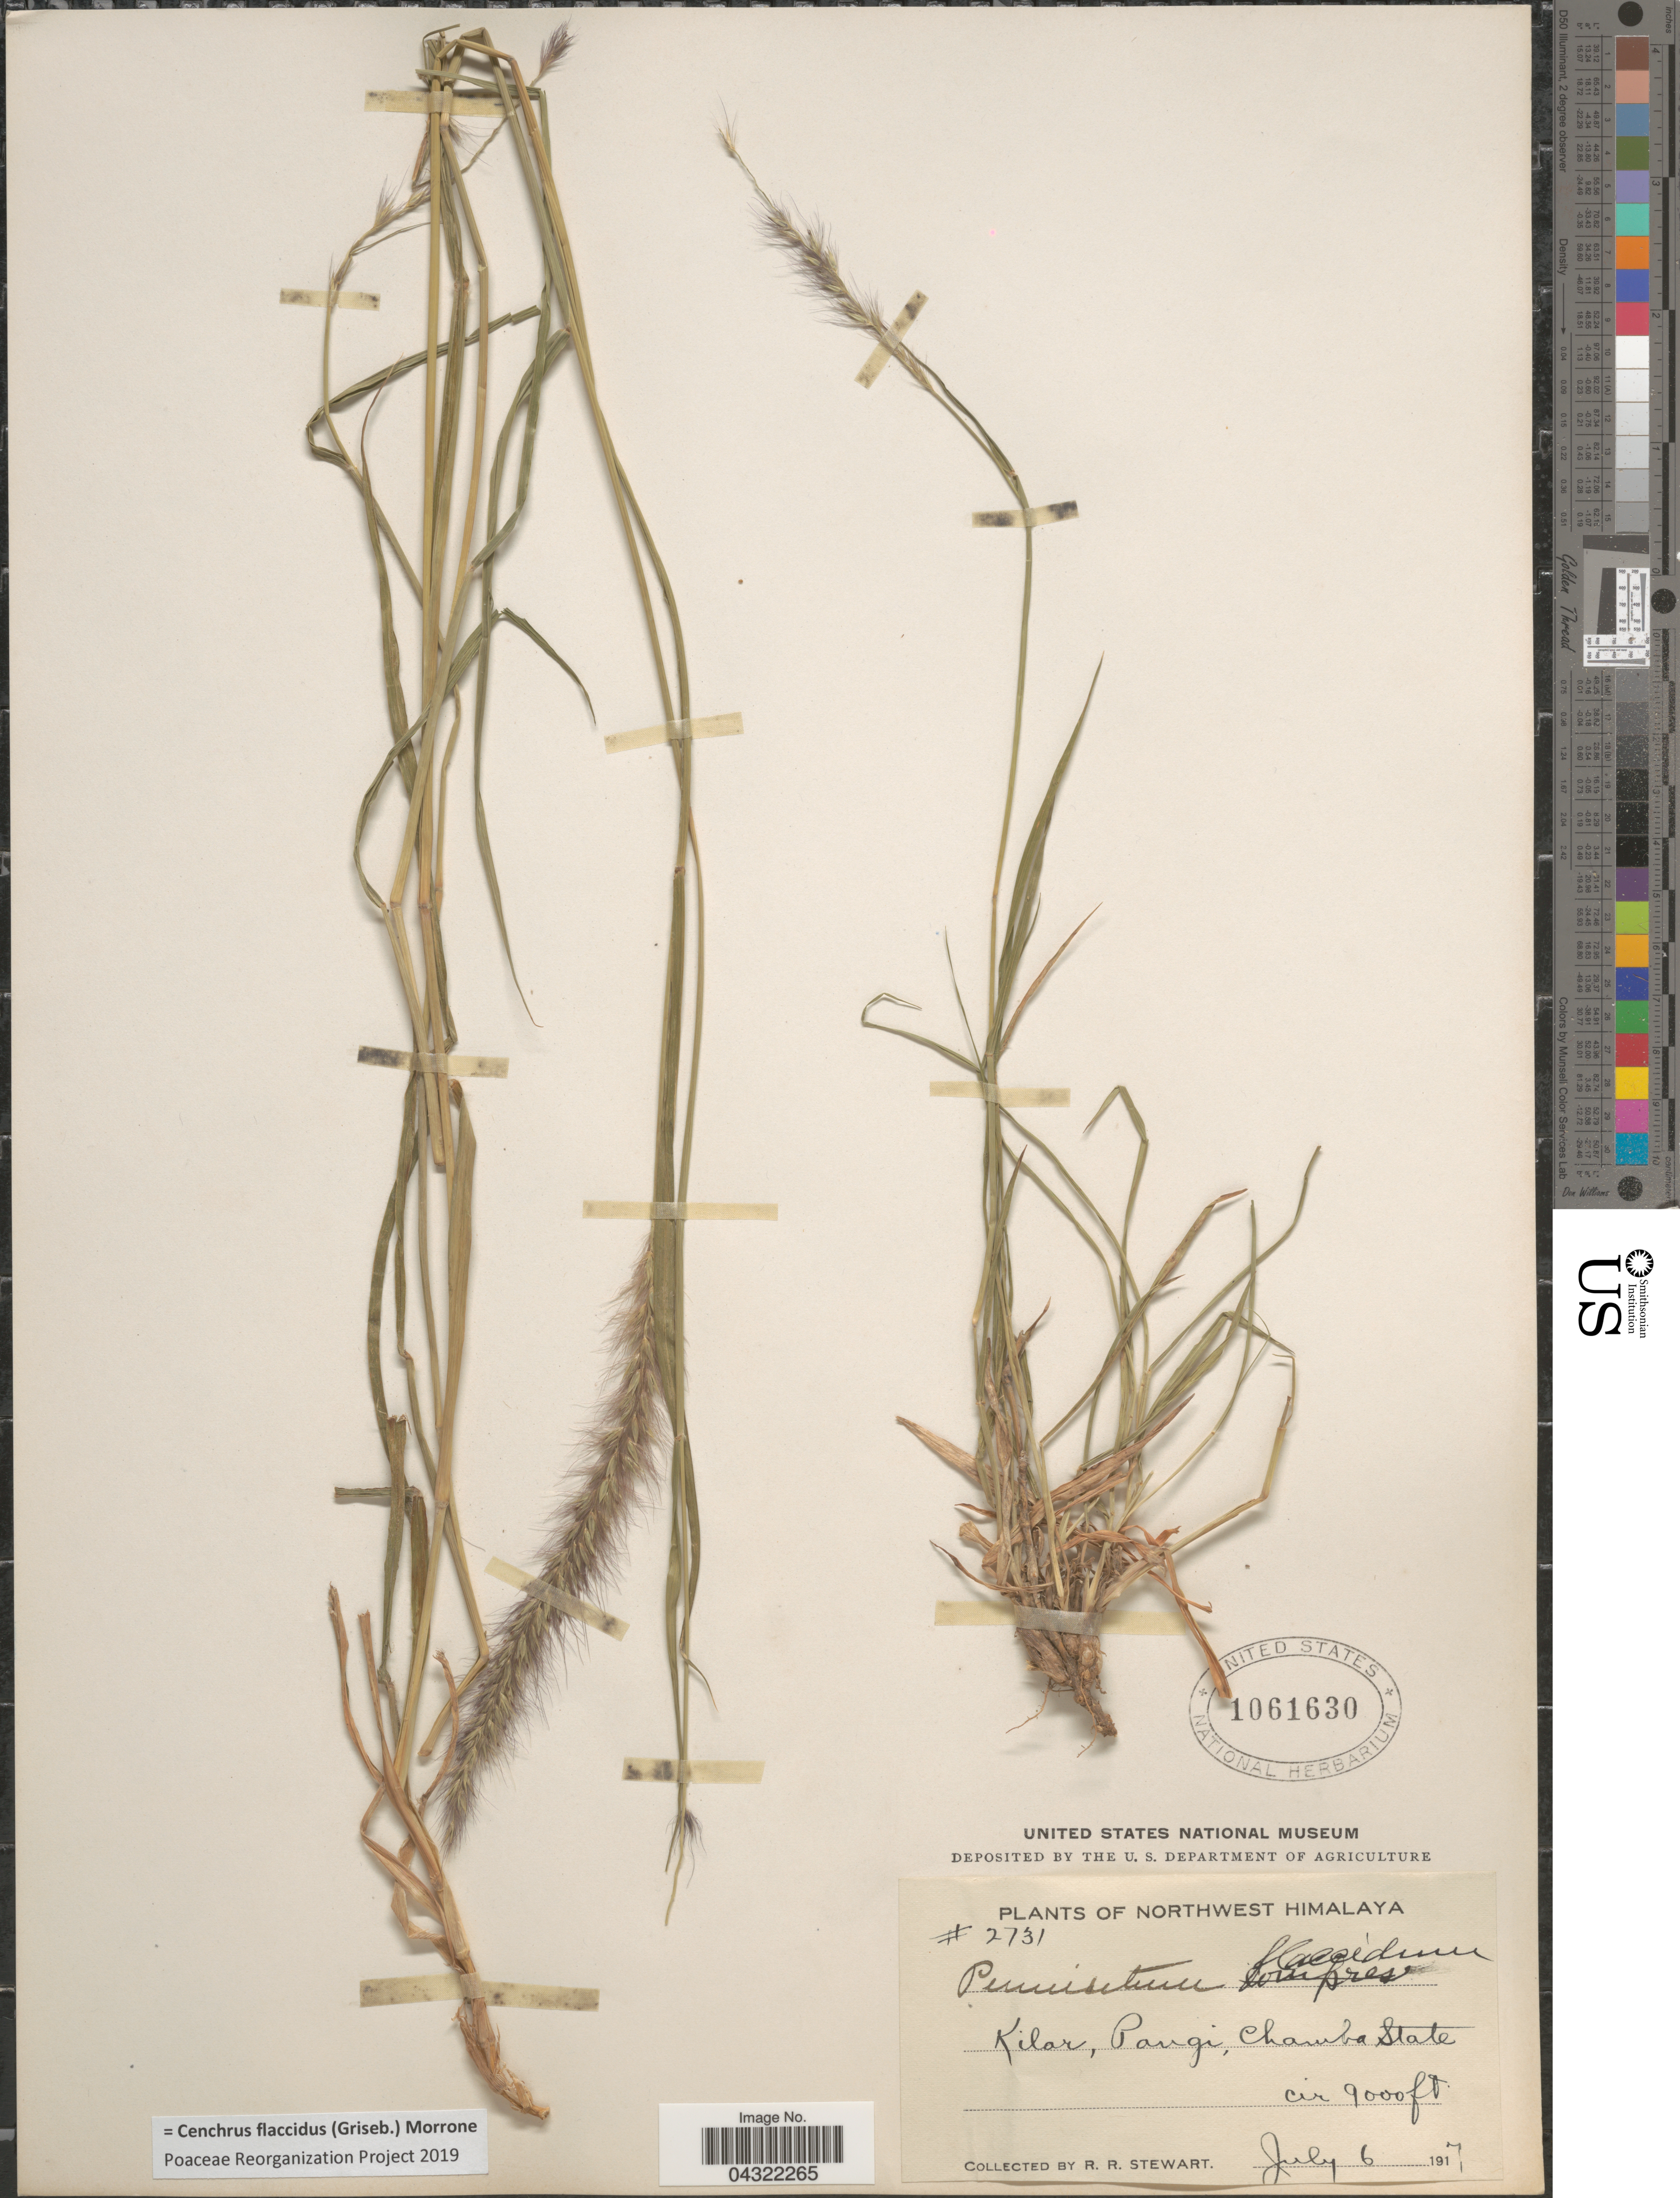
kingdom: Plantae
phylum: Tracheophyta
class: Liliopsida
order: Poales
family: Poaceae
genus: Cenchrus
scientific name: Cenchrus flaccidus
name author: (Griseb.) Morrone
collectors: R. Stewart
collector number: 2731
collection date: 1917-07-06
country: India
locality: Northwest Himalaya. Kilar, Pangi, Chamba State.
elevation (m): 2743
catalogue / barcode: US 1061630